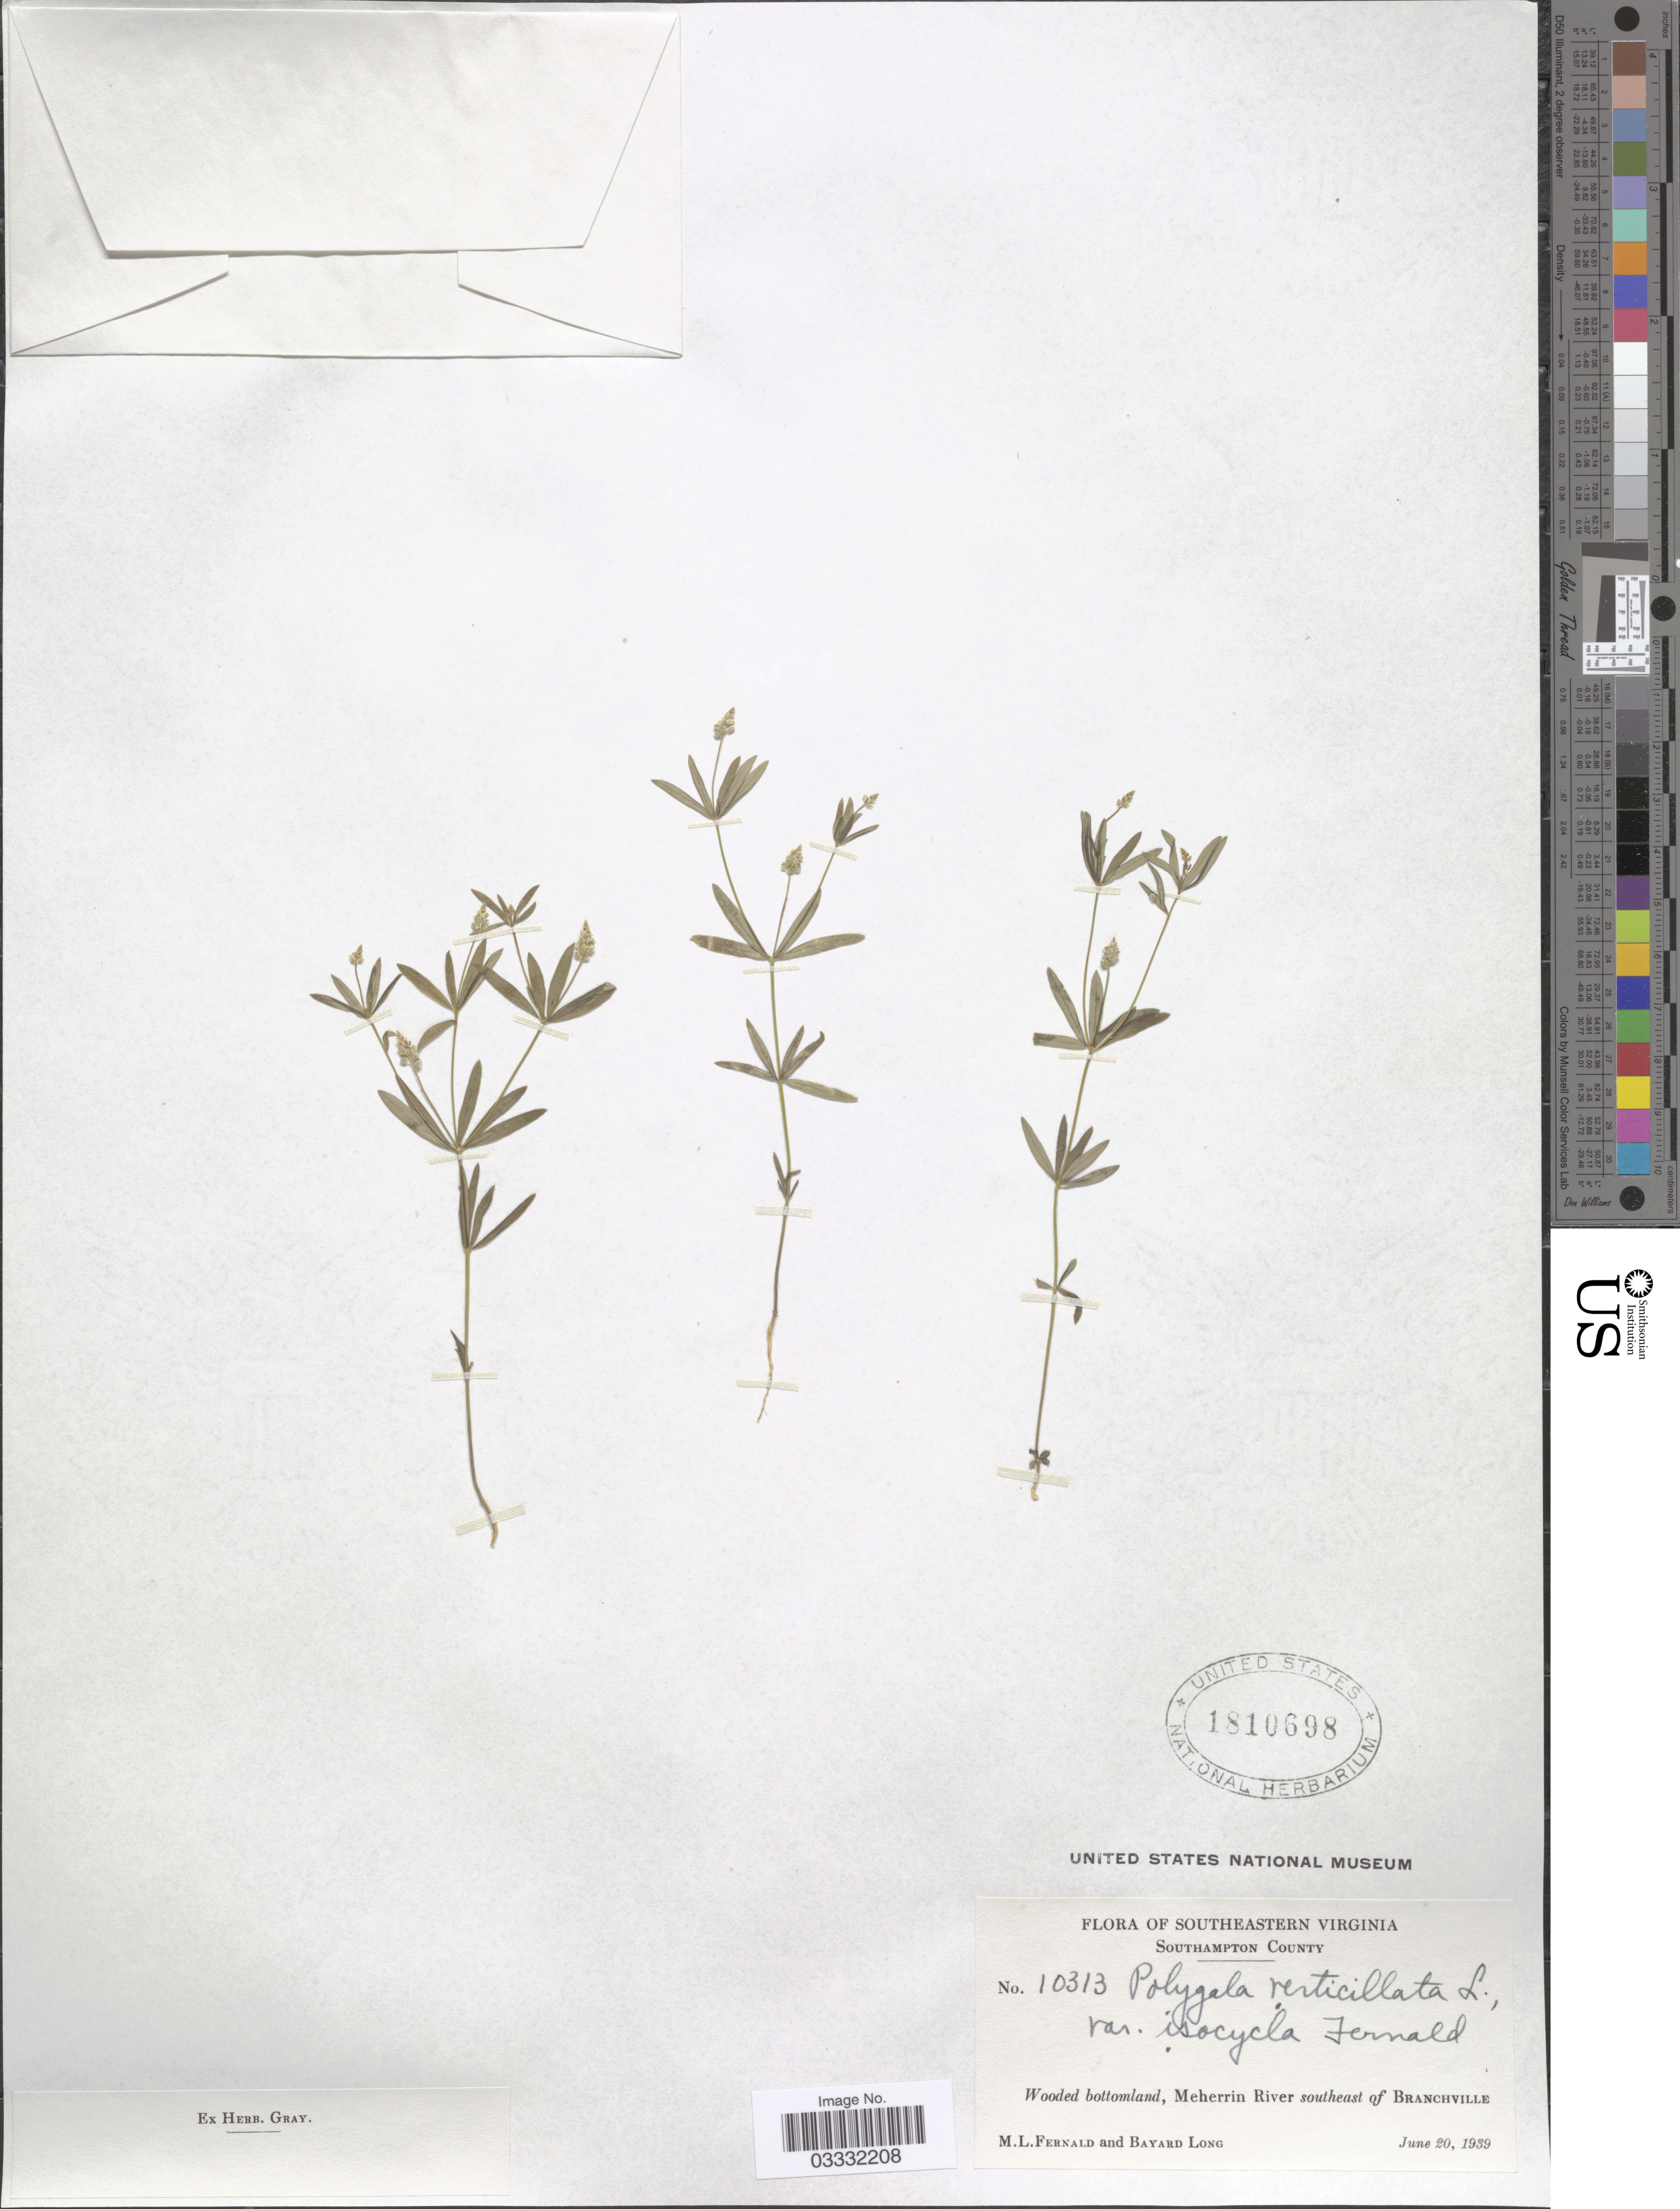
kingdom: Plantae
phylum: Tracheophyta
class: Magnoliopsida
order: Fabales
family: Polygalaceae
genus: Polygala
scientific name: Polygala verticillata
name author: L.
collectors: M. L. Fernald & B. Long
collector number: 10313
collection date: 1939-06-20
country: United States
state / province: Virginia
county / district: Southampton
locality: Southeastern Virginia. Southampton County. Meherrin River southeast of Branchville.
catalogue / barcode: US 1810698